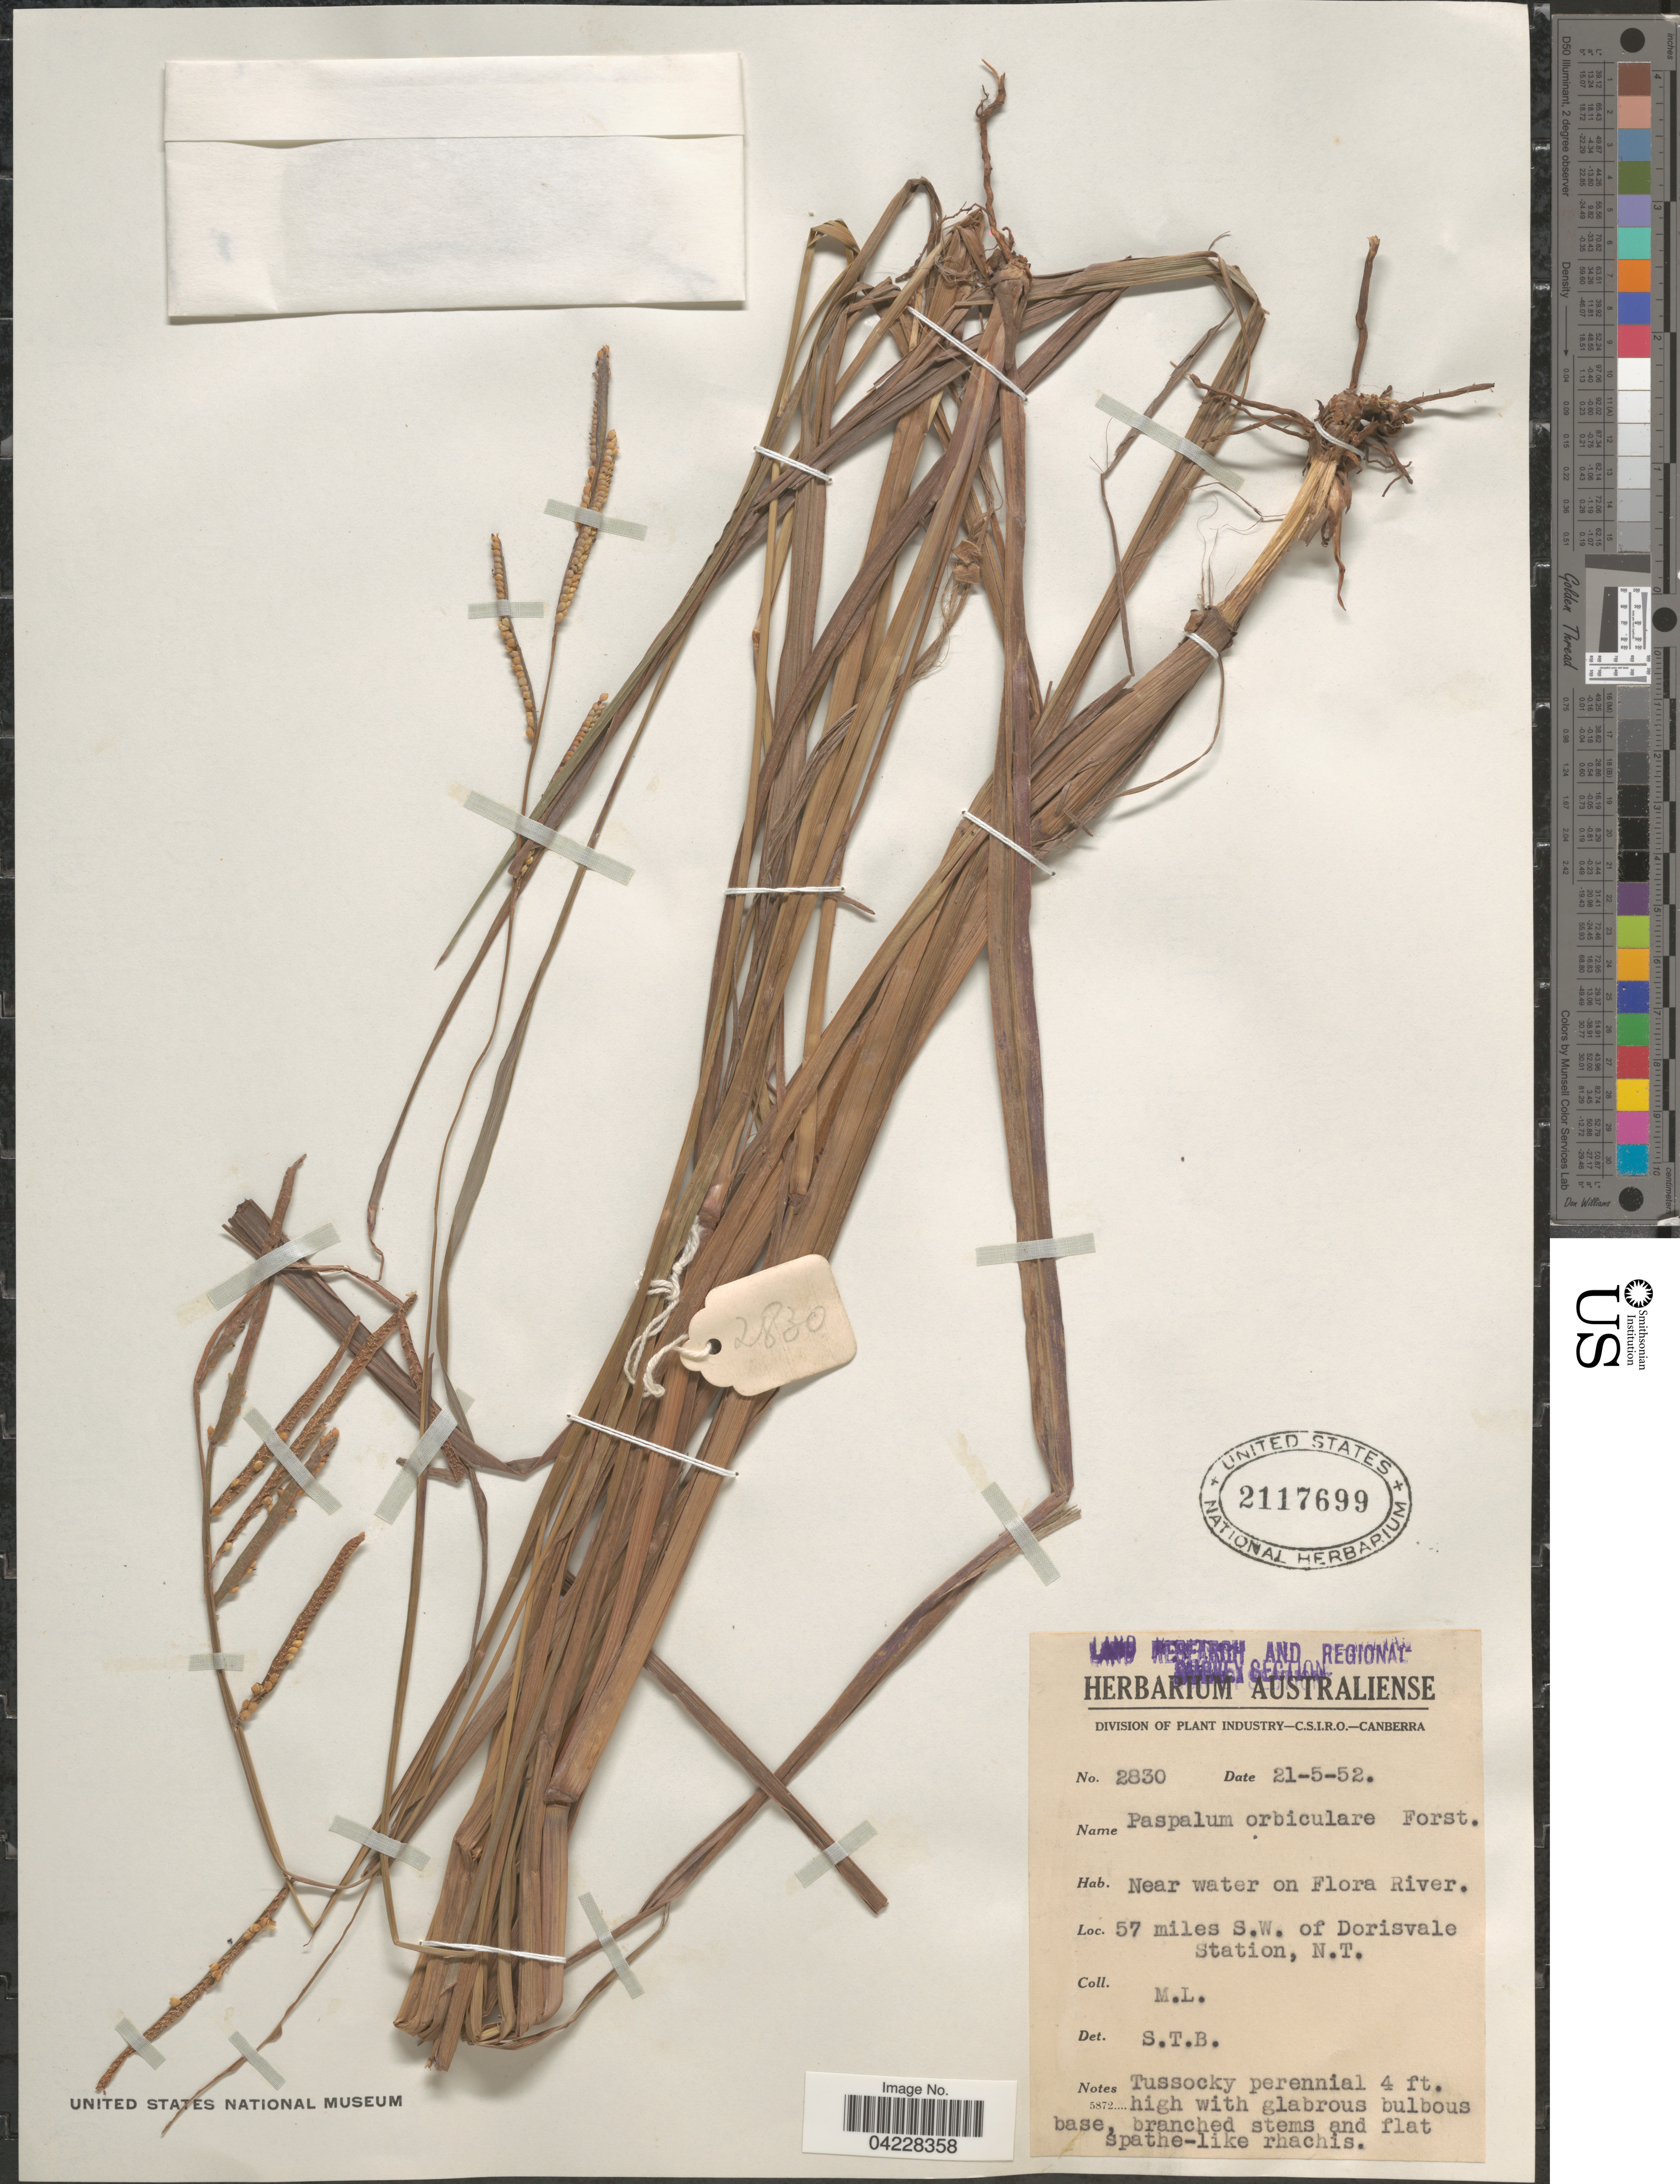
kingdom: Plantae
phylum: Tracheophyta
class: Liliopsida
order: Poales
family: Poaceae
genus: Paspalum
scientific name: Paspalum orbiculare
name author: G. Forst.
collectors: M. L.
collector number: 2830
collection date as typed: Transcribed d/m/y: 21/5/52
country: Australia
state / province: Northern Territory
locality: Land Research and Regional Survey Section. Near water on Flora River. 57 miles S.W. of Dorisvale Station.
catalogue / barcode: US 2117699